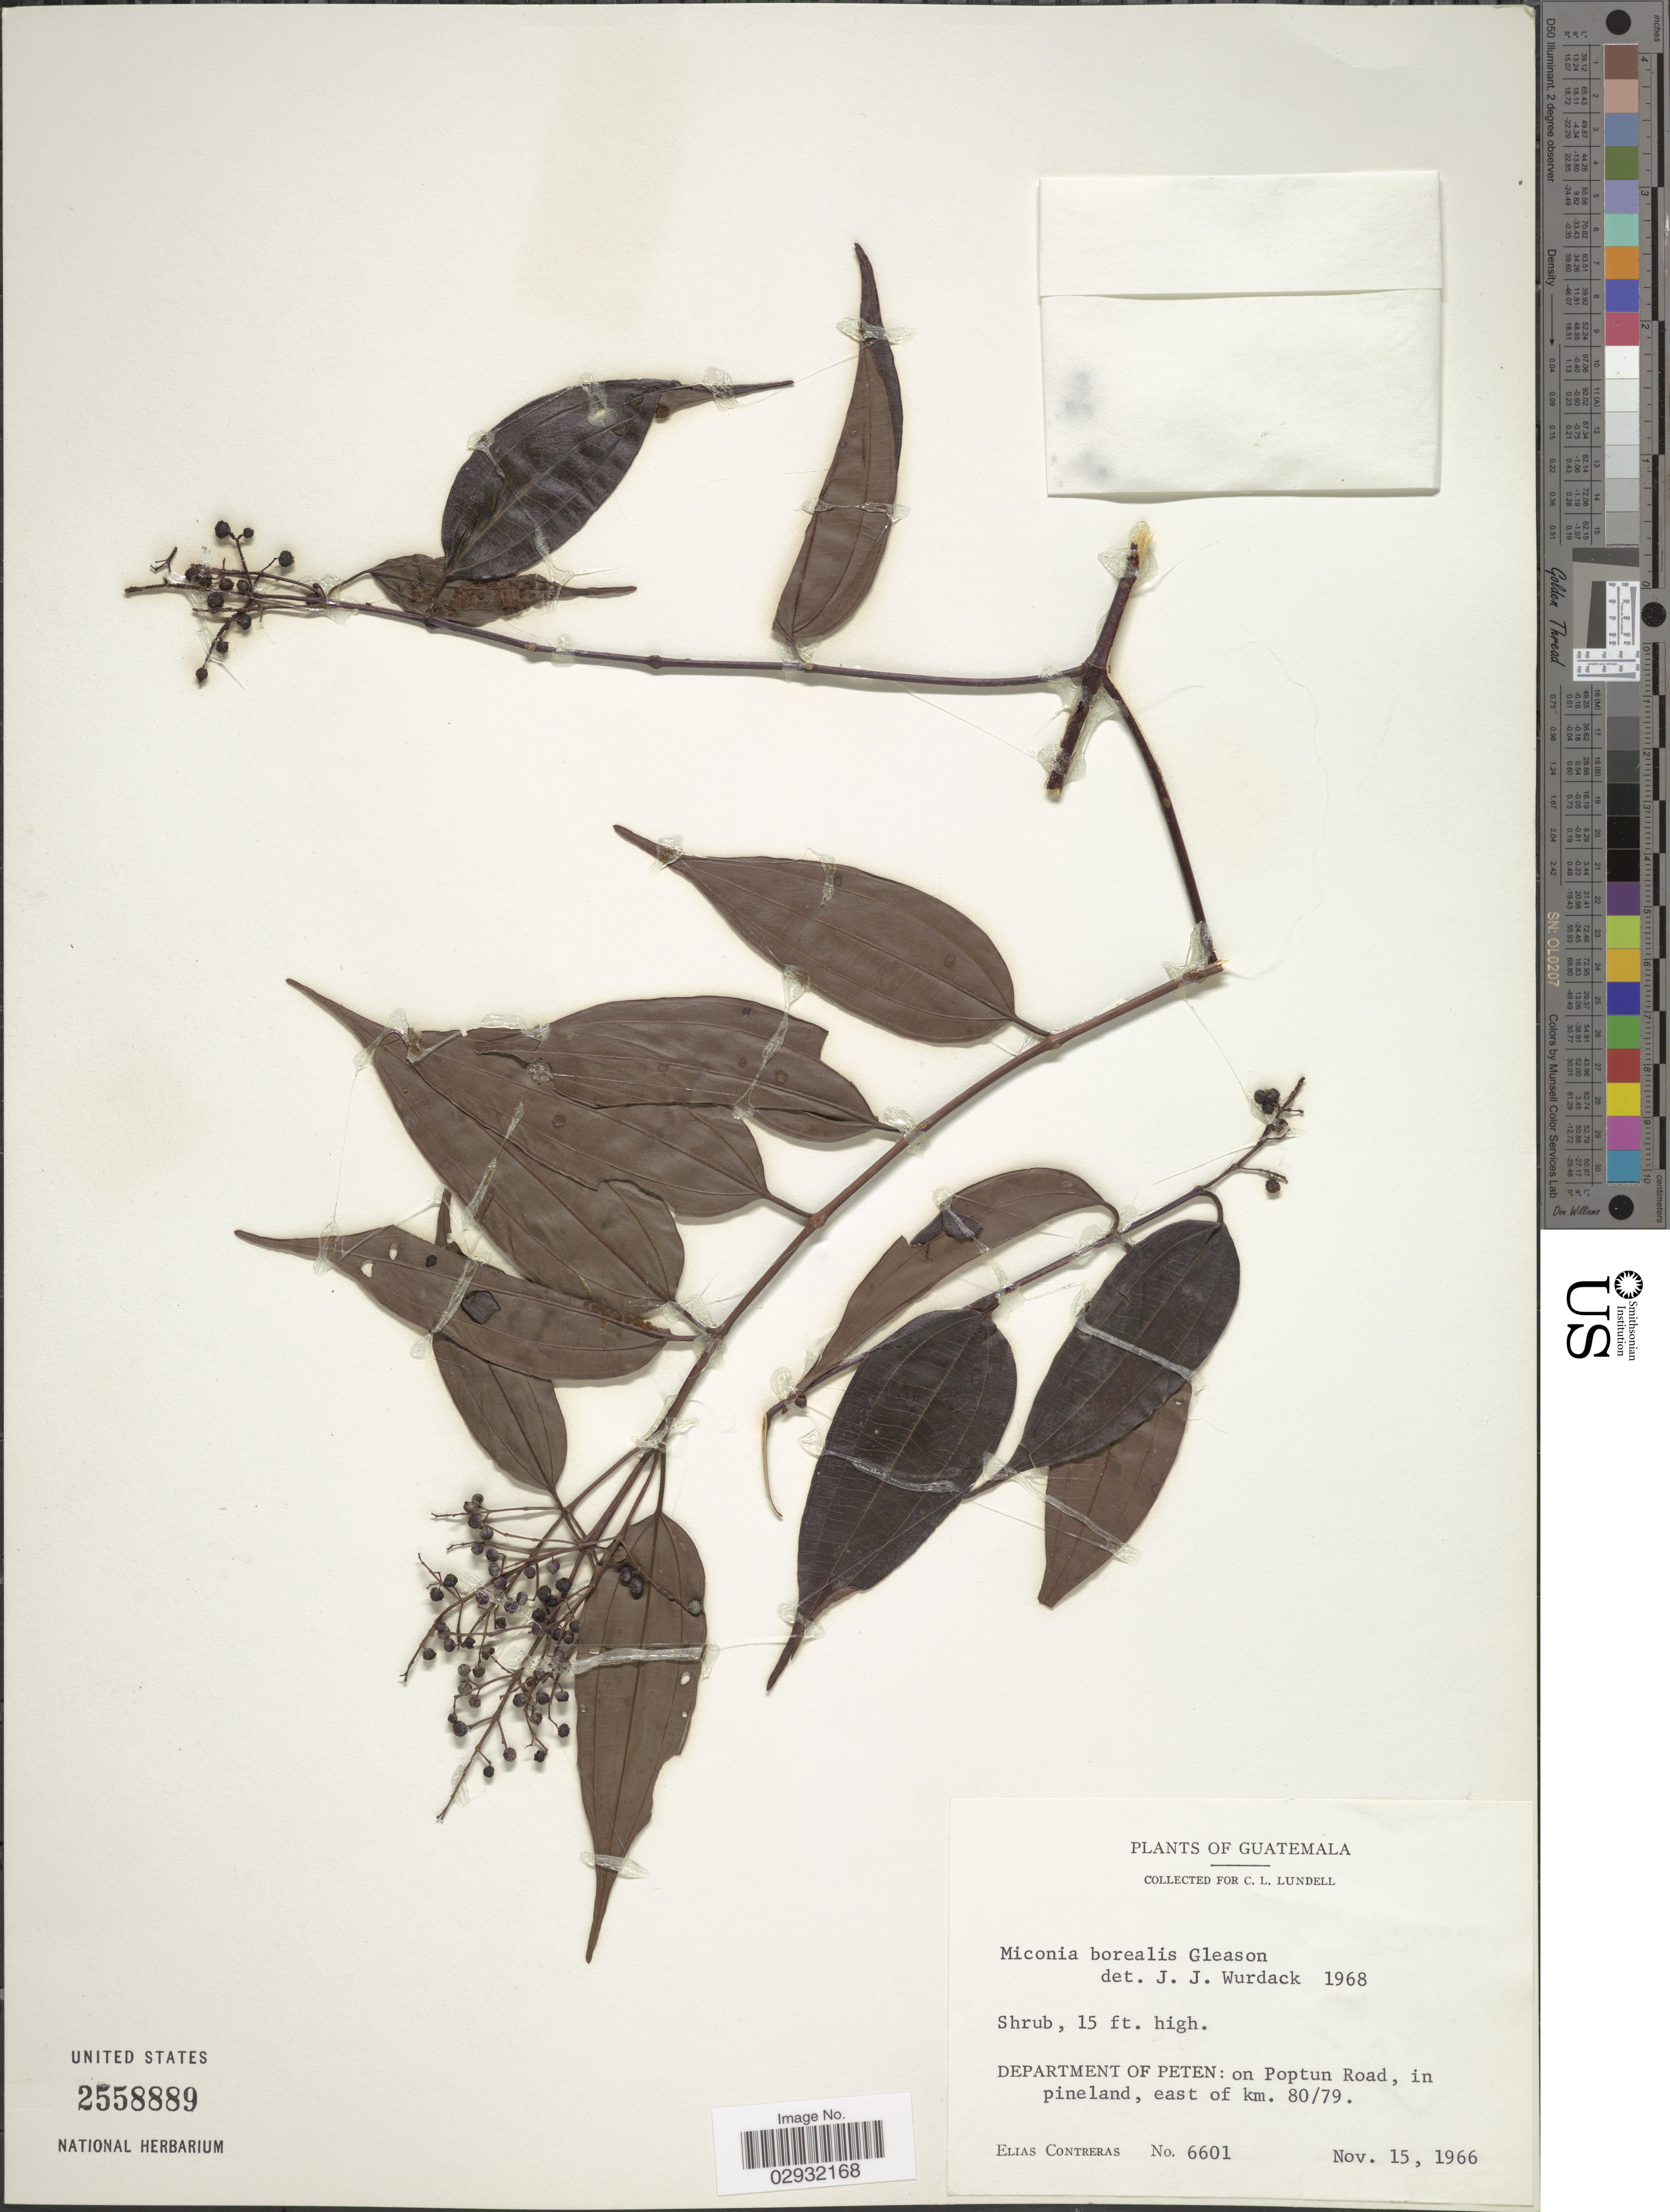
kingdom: Plantae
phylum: Tracheophyta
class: Magnoliopsida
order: Myrtales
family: Melastomataceae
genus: Miconia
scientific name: Miconia borealis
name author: Gleason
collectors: E. Contreras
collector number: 6601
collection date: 1966-11-15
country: Guatemala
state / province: El Petén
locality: Department of Peten: on Poptun Road, in pineland, east of km. 80/79.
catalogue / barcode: US 2558889